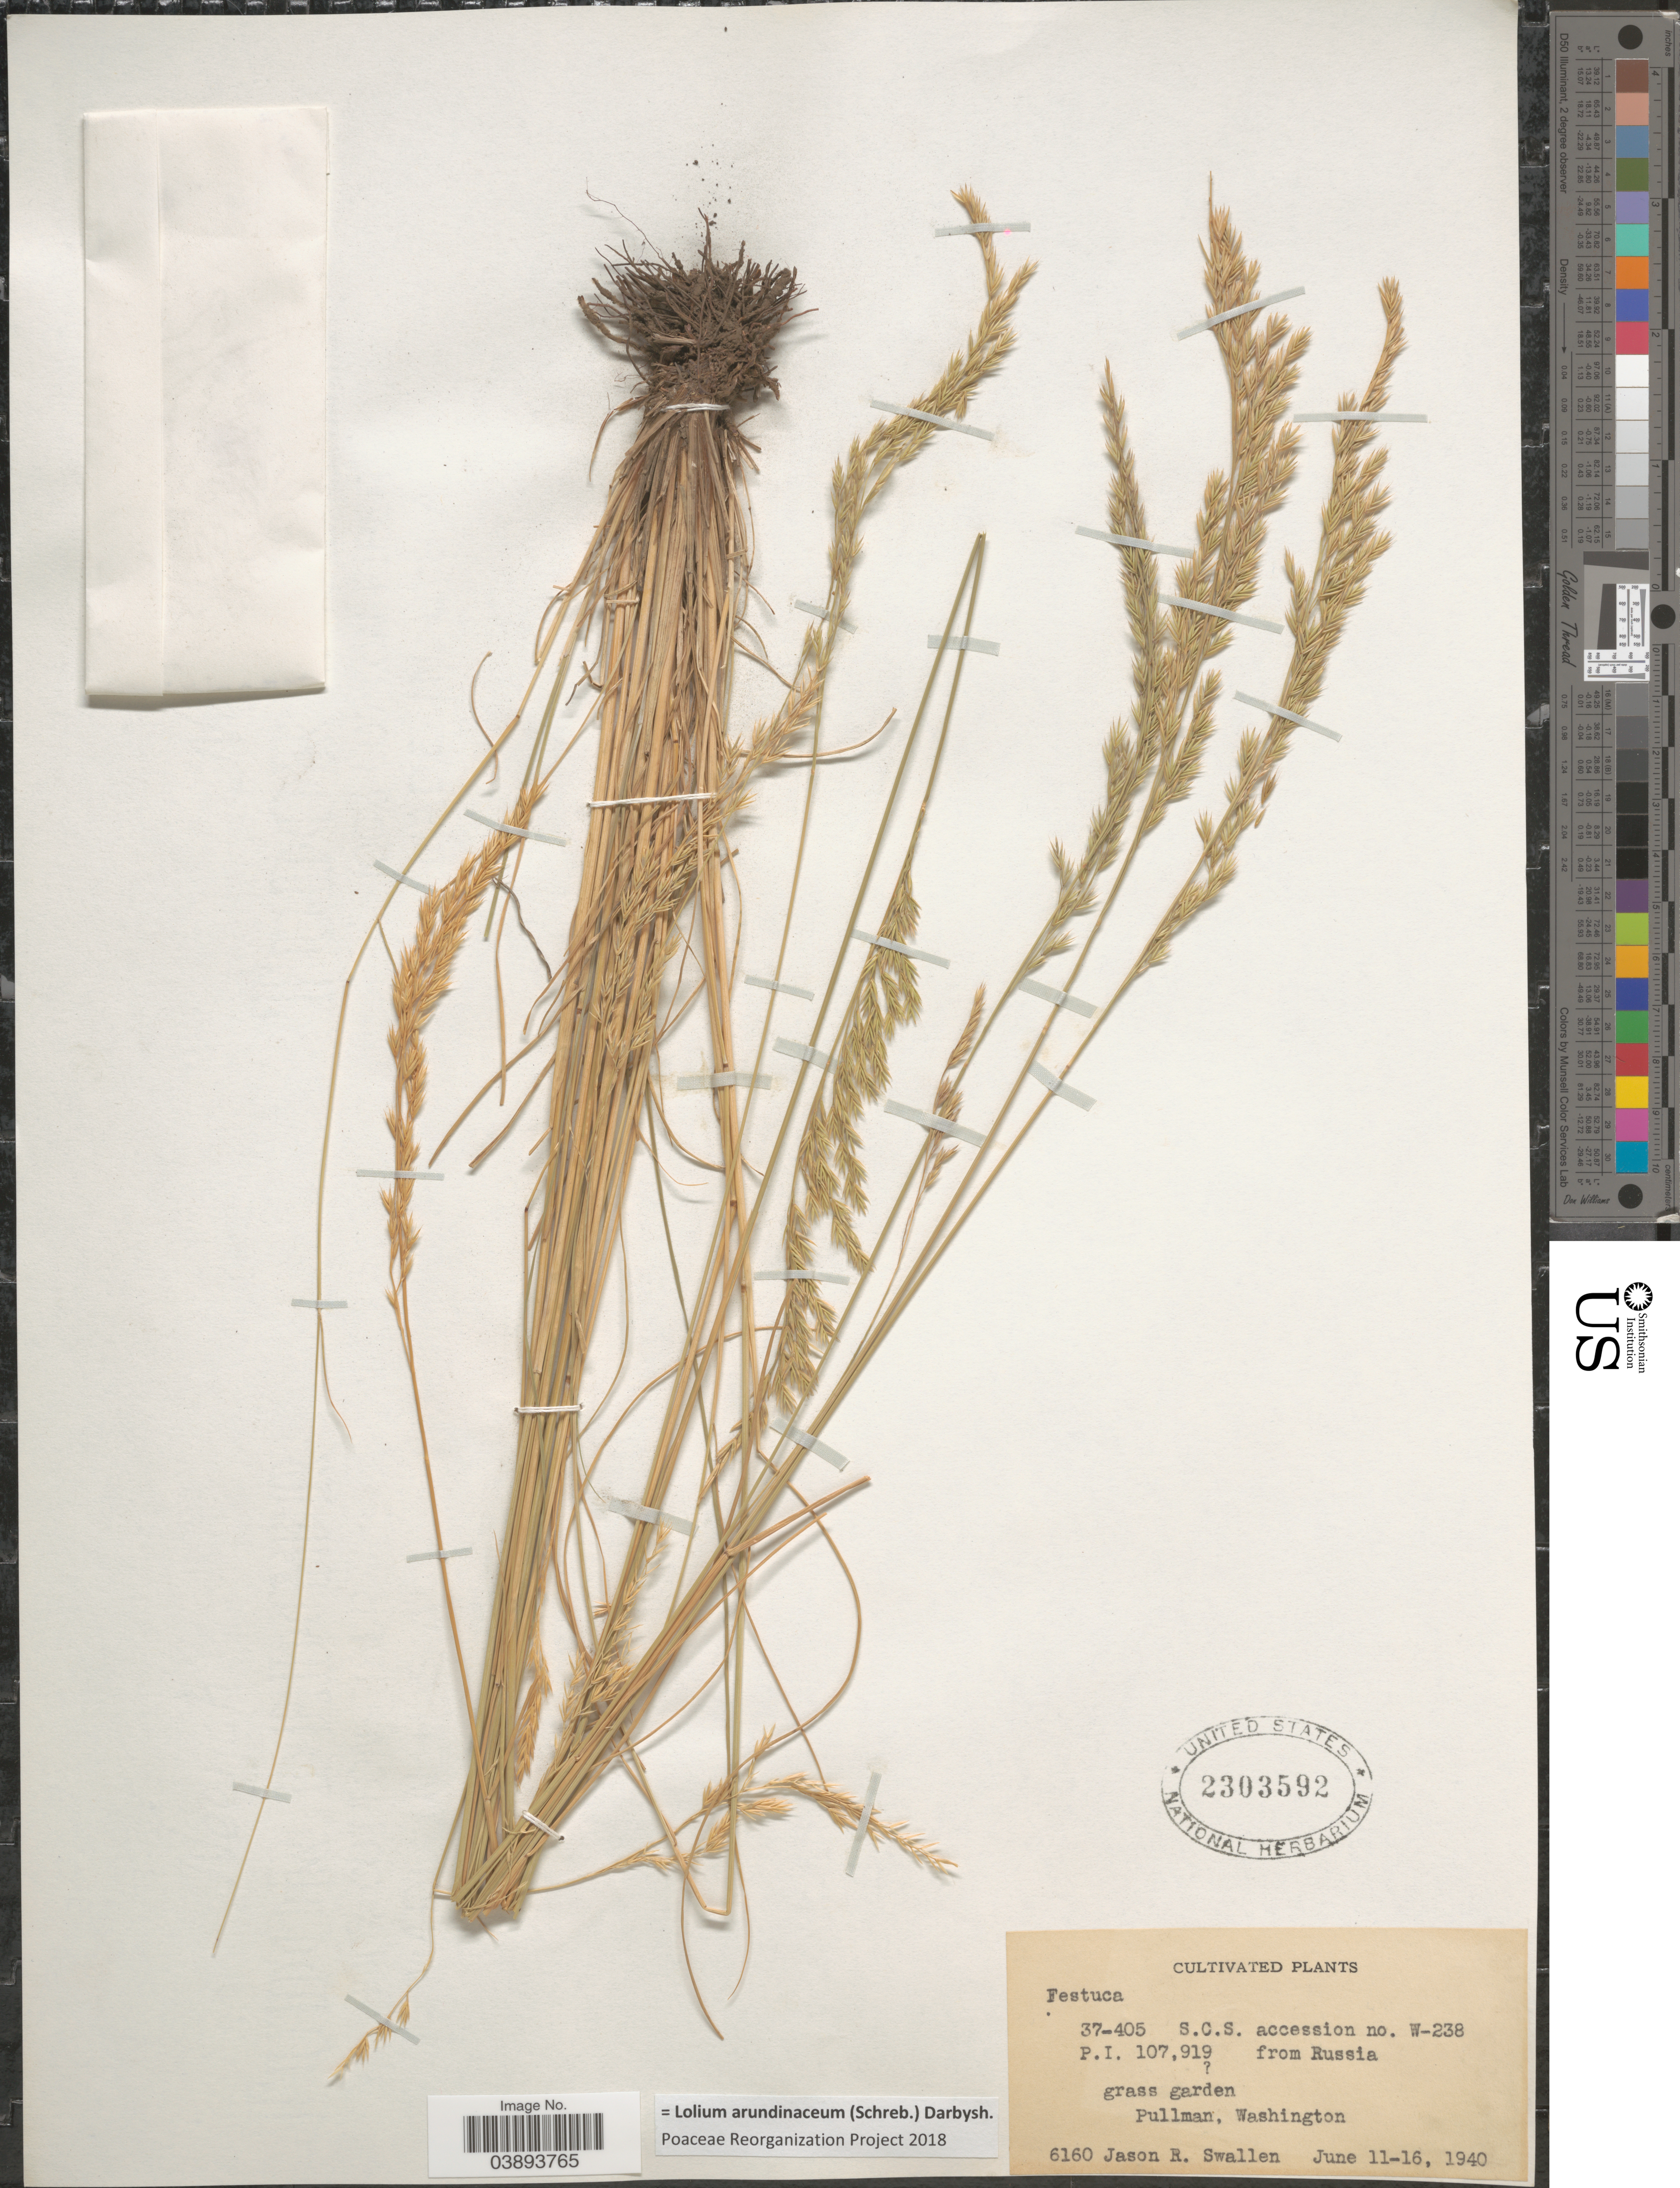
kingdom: Plantae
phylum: Tracheophyta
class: Liliopsida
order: Poales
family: Poaceae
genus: Lolium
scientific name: Lolium arundinaceum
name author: (Schreb.) Darbysh.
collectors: J. R. Swallen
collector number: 6160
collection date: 1940-06-11/1940-06-16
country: United States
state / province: Washington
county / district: Whitman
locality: Grass garden. Pullman.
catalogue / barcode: US 2303592